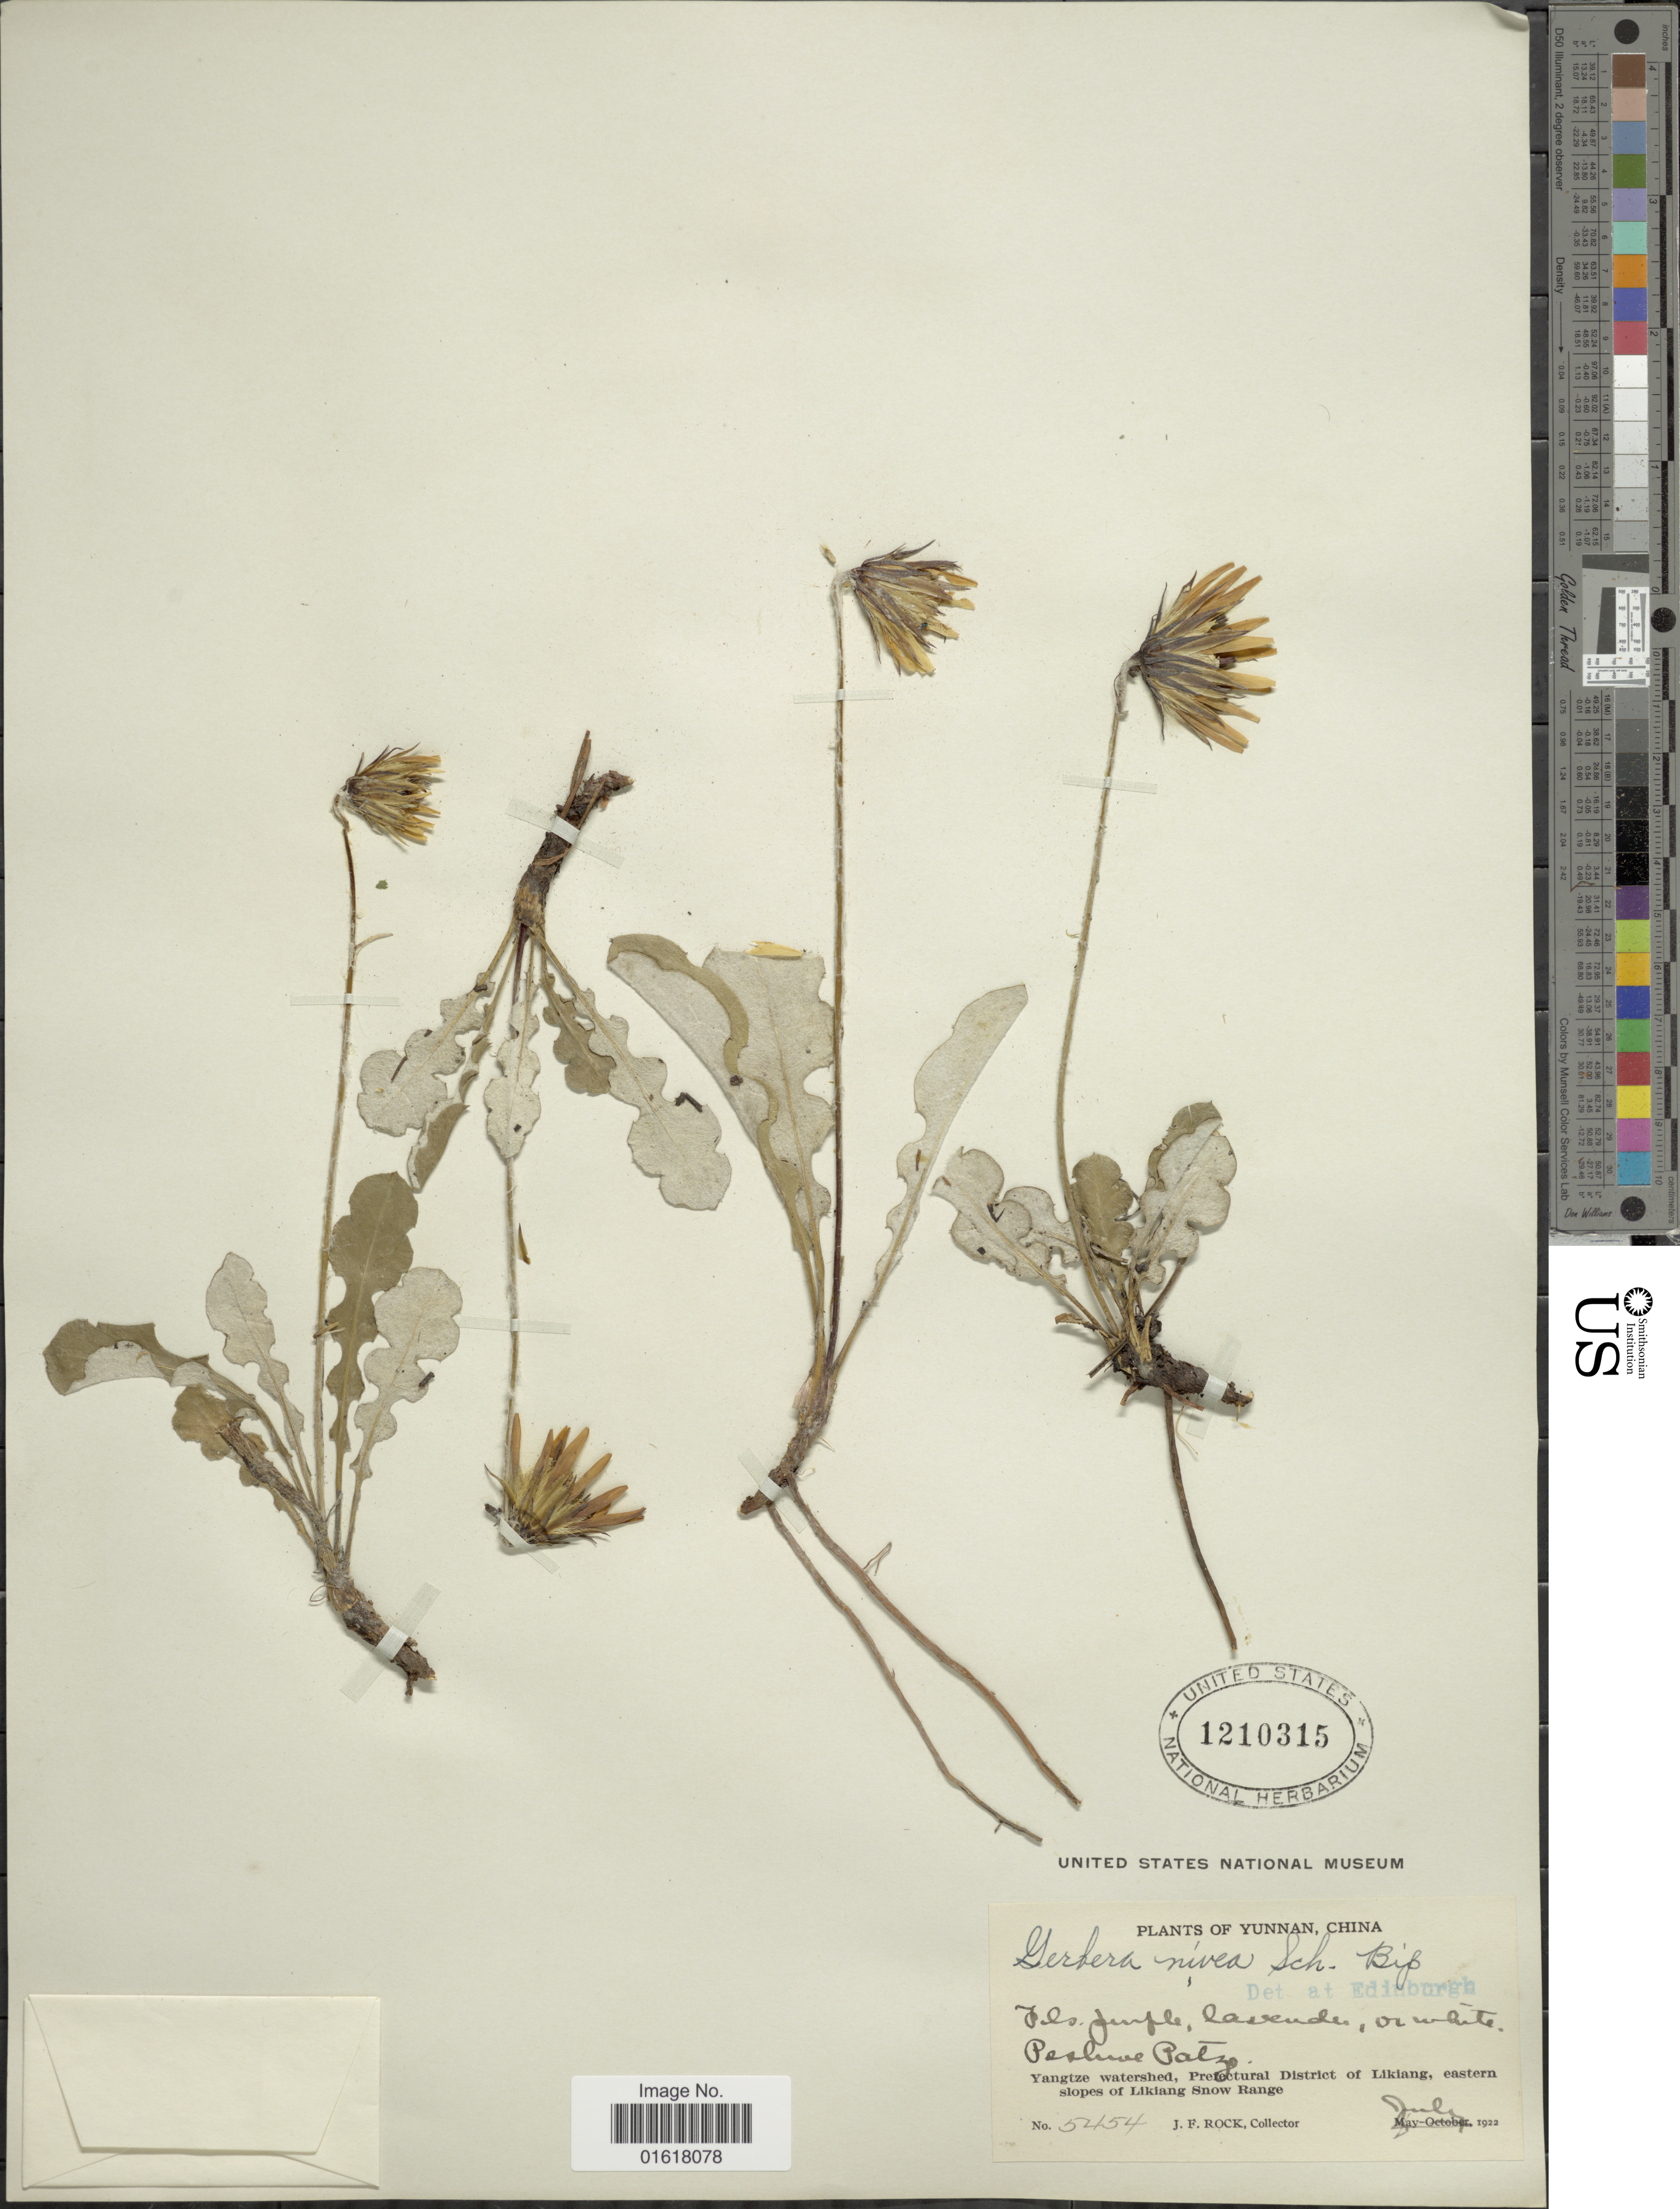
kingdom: Plantae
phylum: Tracheophyta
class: Magnoliopsida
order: Asterales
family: Asteraceae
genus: Gerbera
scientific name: Gerbera nivea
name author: (DC.) Sch. Bip.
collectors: J. Rock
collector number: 5454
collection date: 1922-07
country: China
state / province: Yunnan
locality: Pashive Patze. Yangtze watershed, Prefectural District of Likiang, eastern slopes of Likiang Snow Range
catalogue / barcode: US 1210315